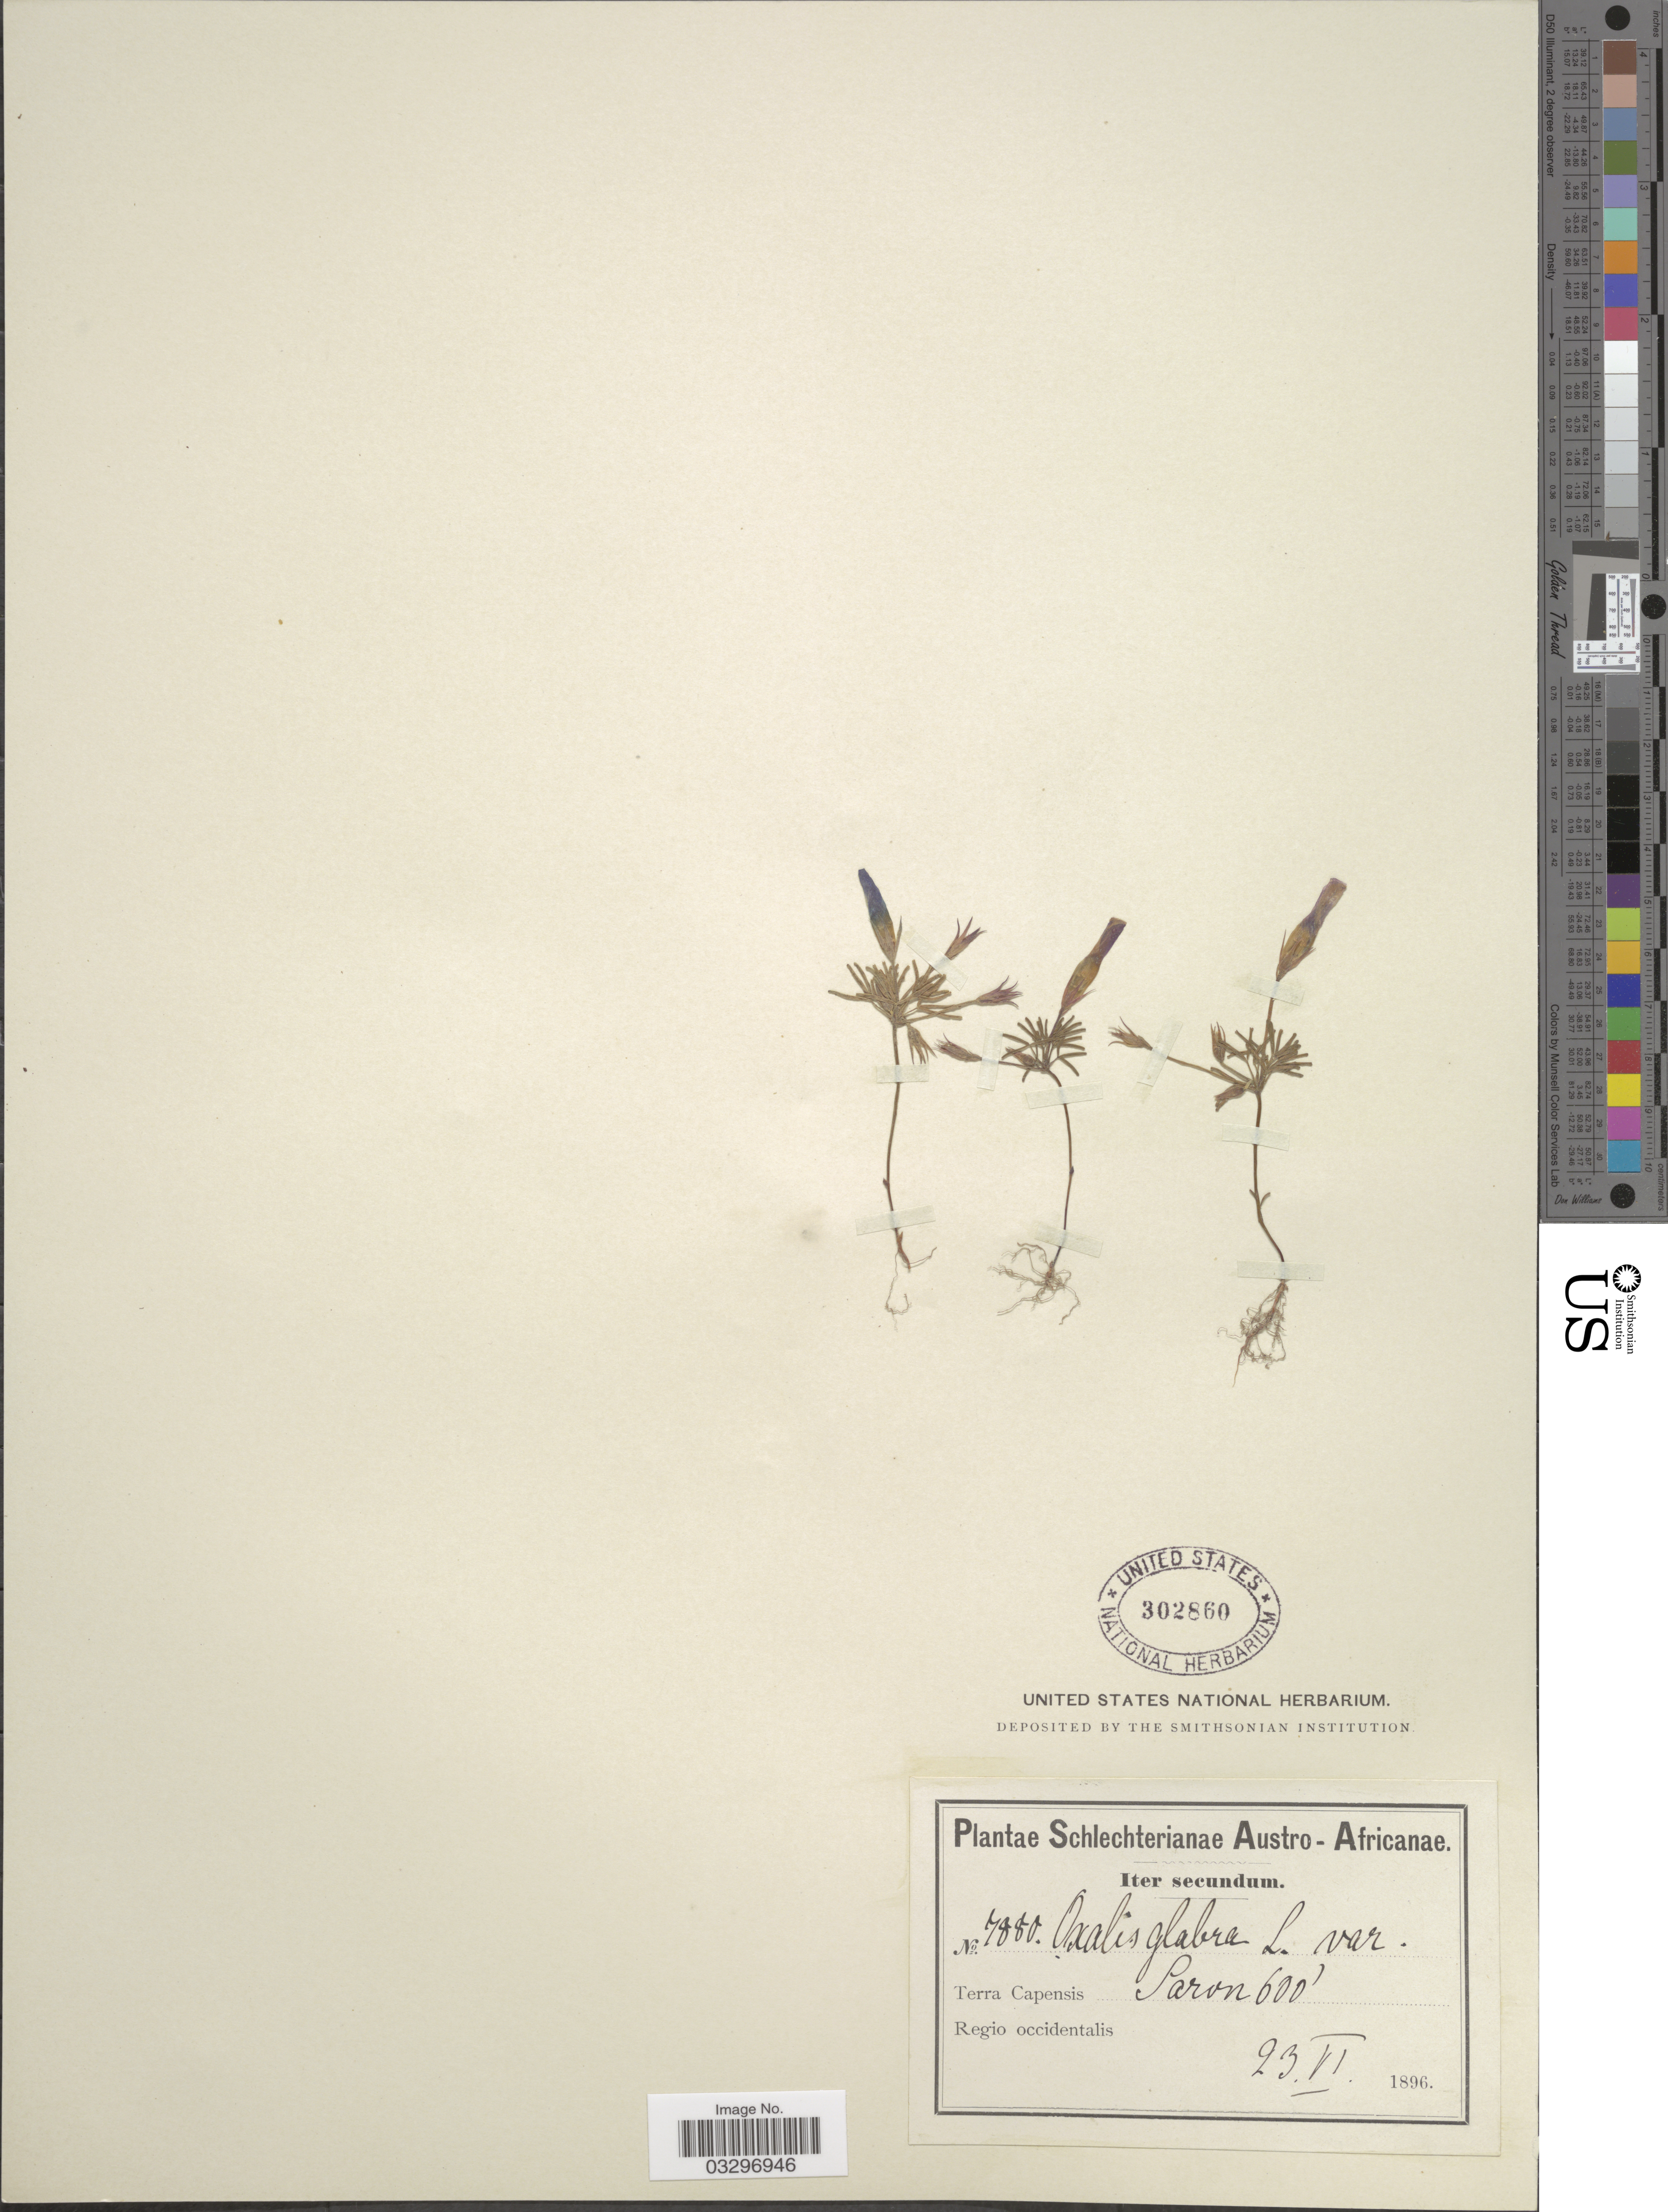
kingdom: Plantae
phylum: Tracheophyta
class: Magnoliopsida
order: Oxalidales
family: Oxalidaceae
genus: Oxalis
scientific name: Oxalis glabra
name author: Thunb.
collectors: Schlechter, --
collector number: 7880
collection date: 1896-06-23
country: South Africa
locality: Austro-Africanae. Terra Capensis. Saron. Regio occidentalis.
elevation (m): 183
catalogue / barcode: US 302860